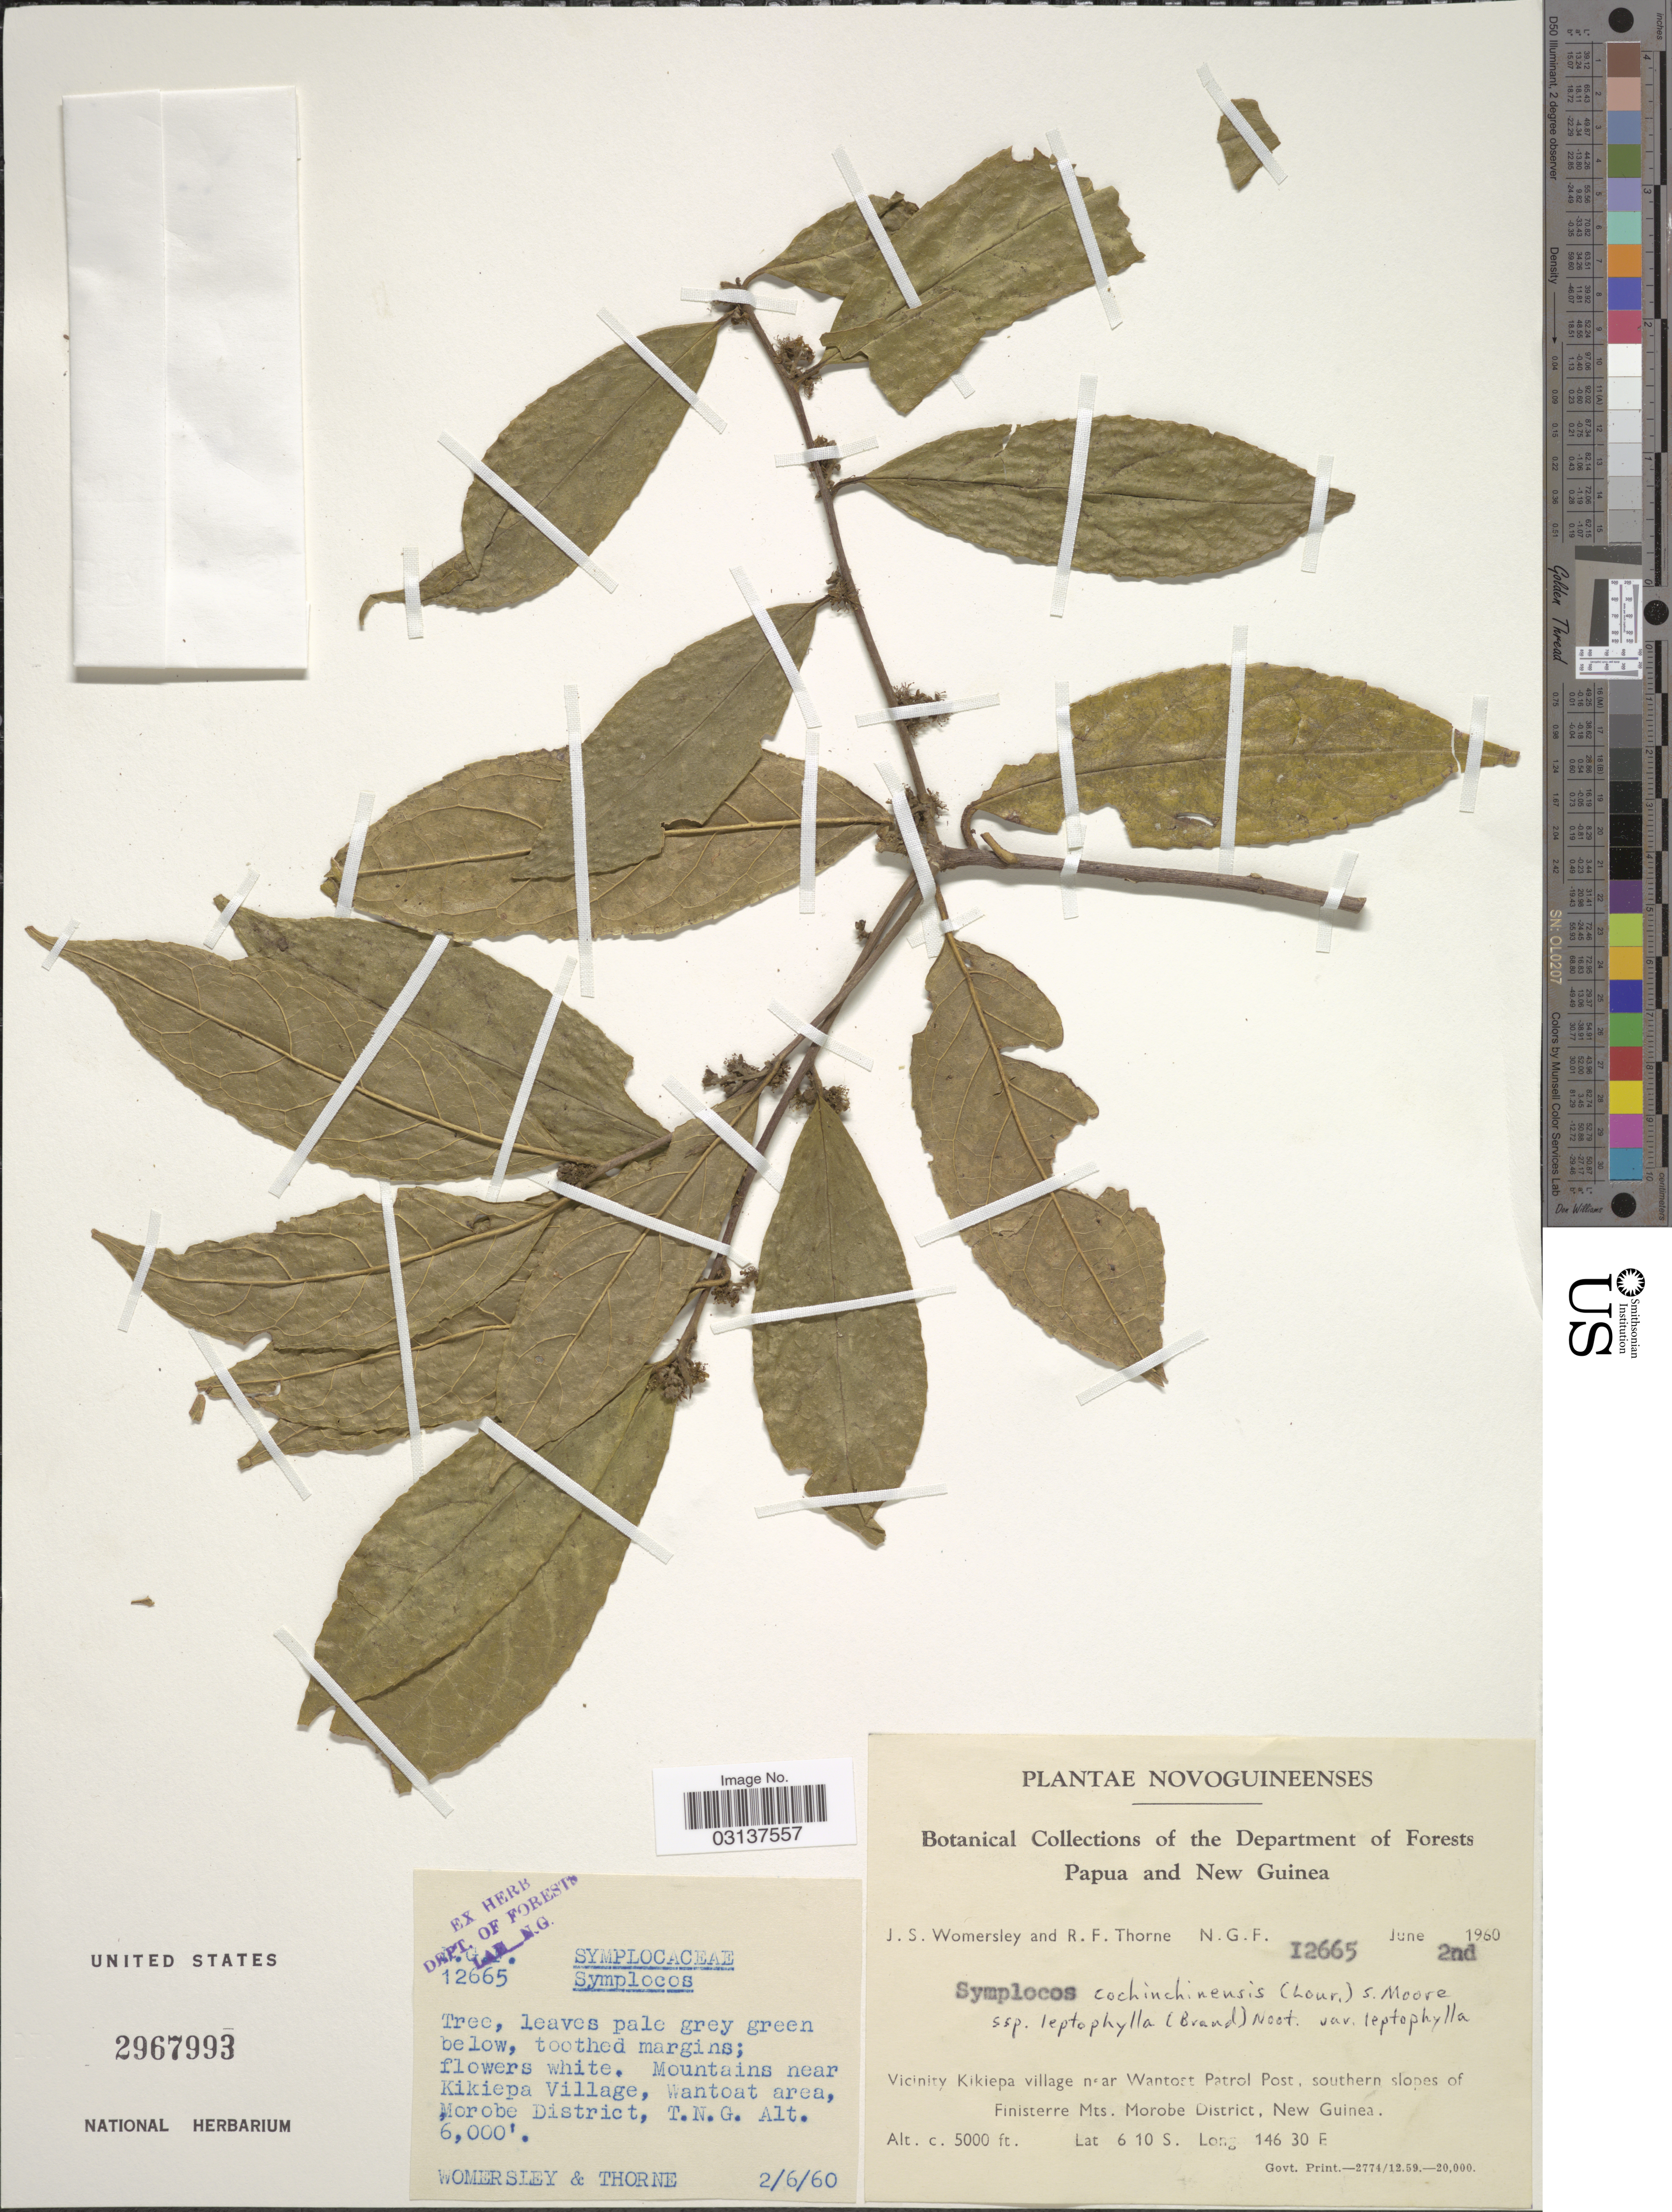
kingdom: Plantae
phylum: Tracheophyta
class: Magnoliopsida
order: Ericales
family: Symplocaceae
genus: Symplocos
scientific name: Symplocos cochinchinensis var. leptophylla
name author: (Brand) Noot.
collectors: J. S. Womersley & R. Thorne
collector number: NGF 12665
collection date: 1960-06-02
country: Papua New Guinea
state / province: Morobe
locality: Vicinity Kikiepa village near Wantoat Patrol Post, southern slopes of Finisterre Mts. Morobe District, New Guinea. Mountains near Kikiepa Village, Wantoat area, T.N.G.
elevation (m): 1524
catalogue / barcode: US 2967993